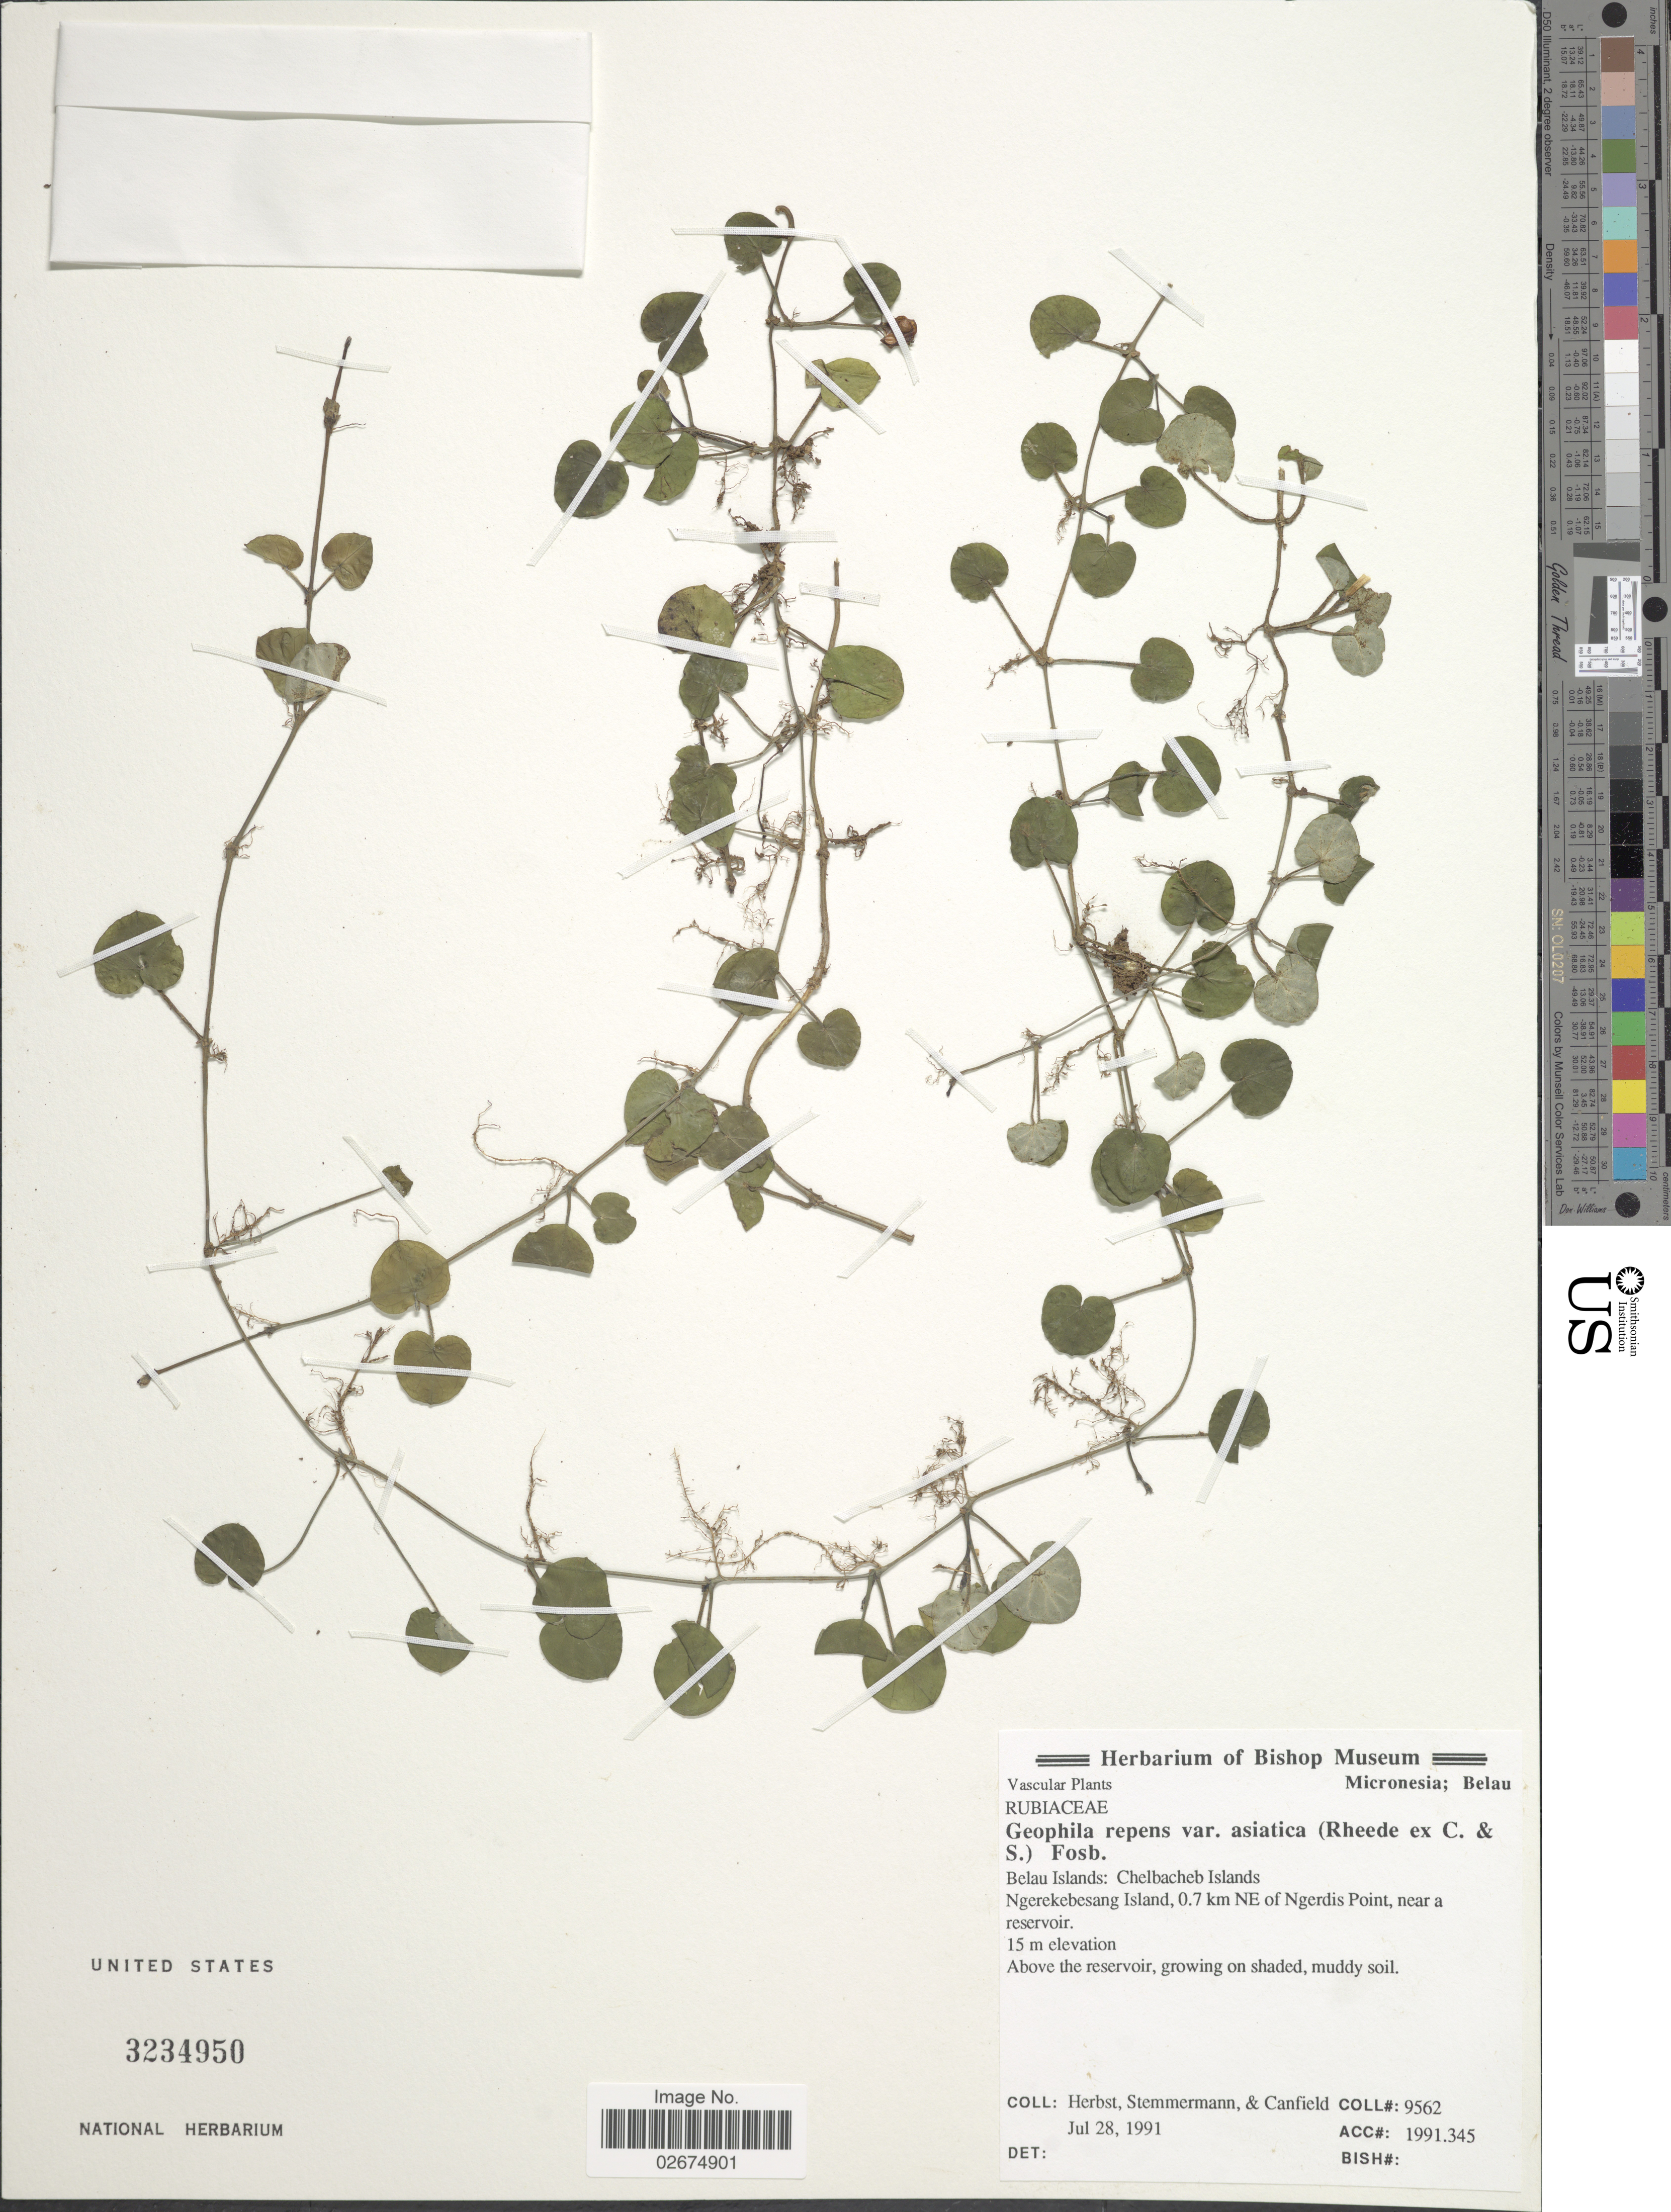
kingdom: Plantae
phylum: Tracheophyta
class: Magnoliopsida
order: Gentianales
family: Rubiaceae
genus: Geophila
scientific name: Geophila repens var. asiatica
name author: (Cham. & Schltdl.) Fosberg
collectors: -. Herbst, -. Stemmermann & -. Canfield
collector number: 9562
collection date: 1991-07-28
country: Palau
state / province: Koror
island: Ngerekebesang [Arakabesan]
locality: Chelbacheb Islands. Ngerekebesang Island, 0.7 km NE of Ngerdis Point, near a reservoir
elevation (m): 15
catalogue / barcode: US 3234950